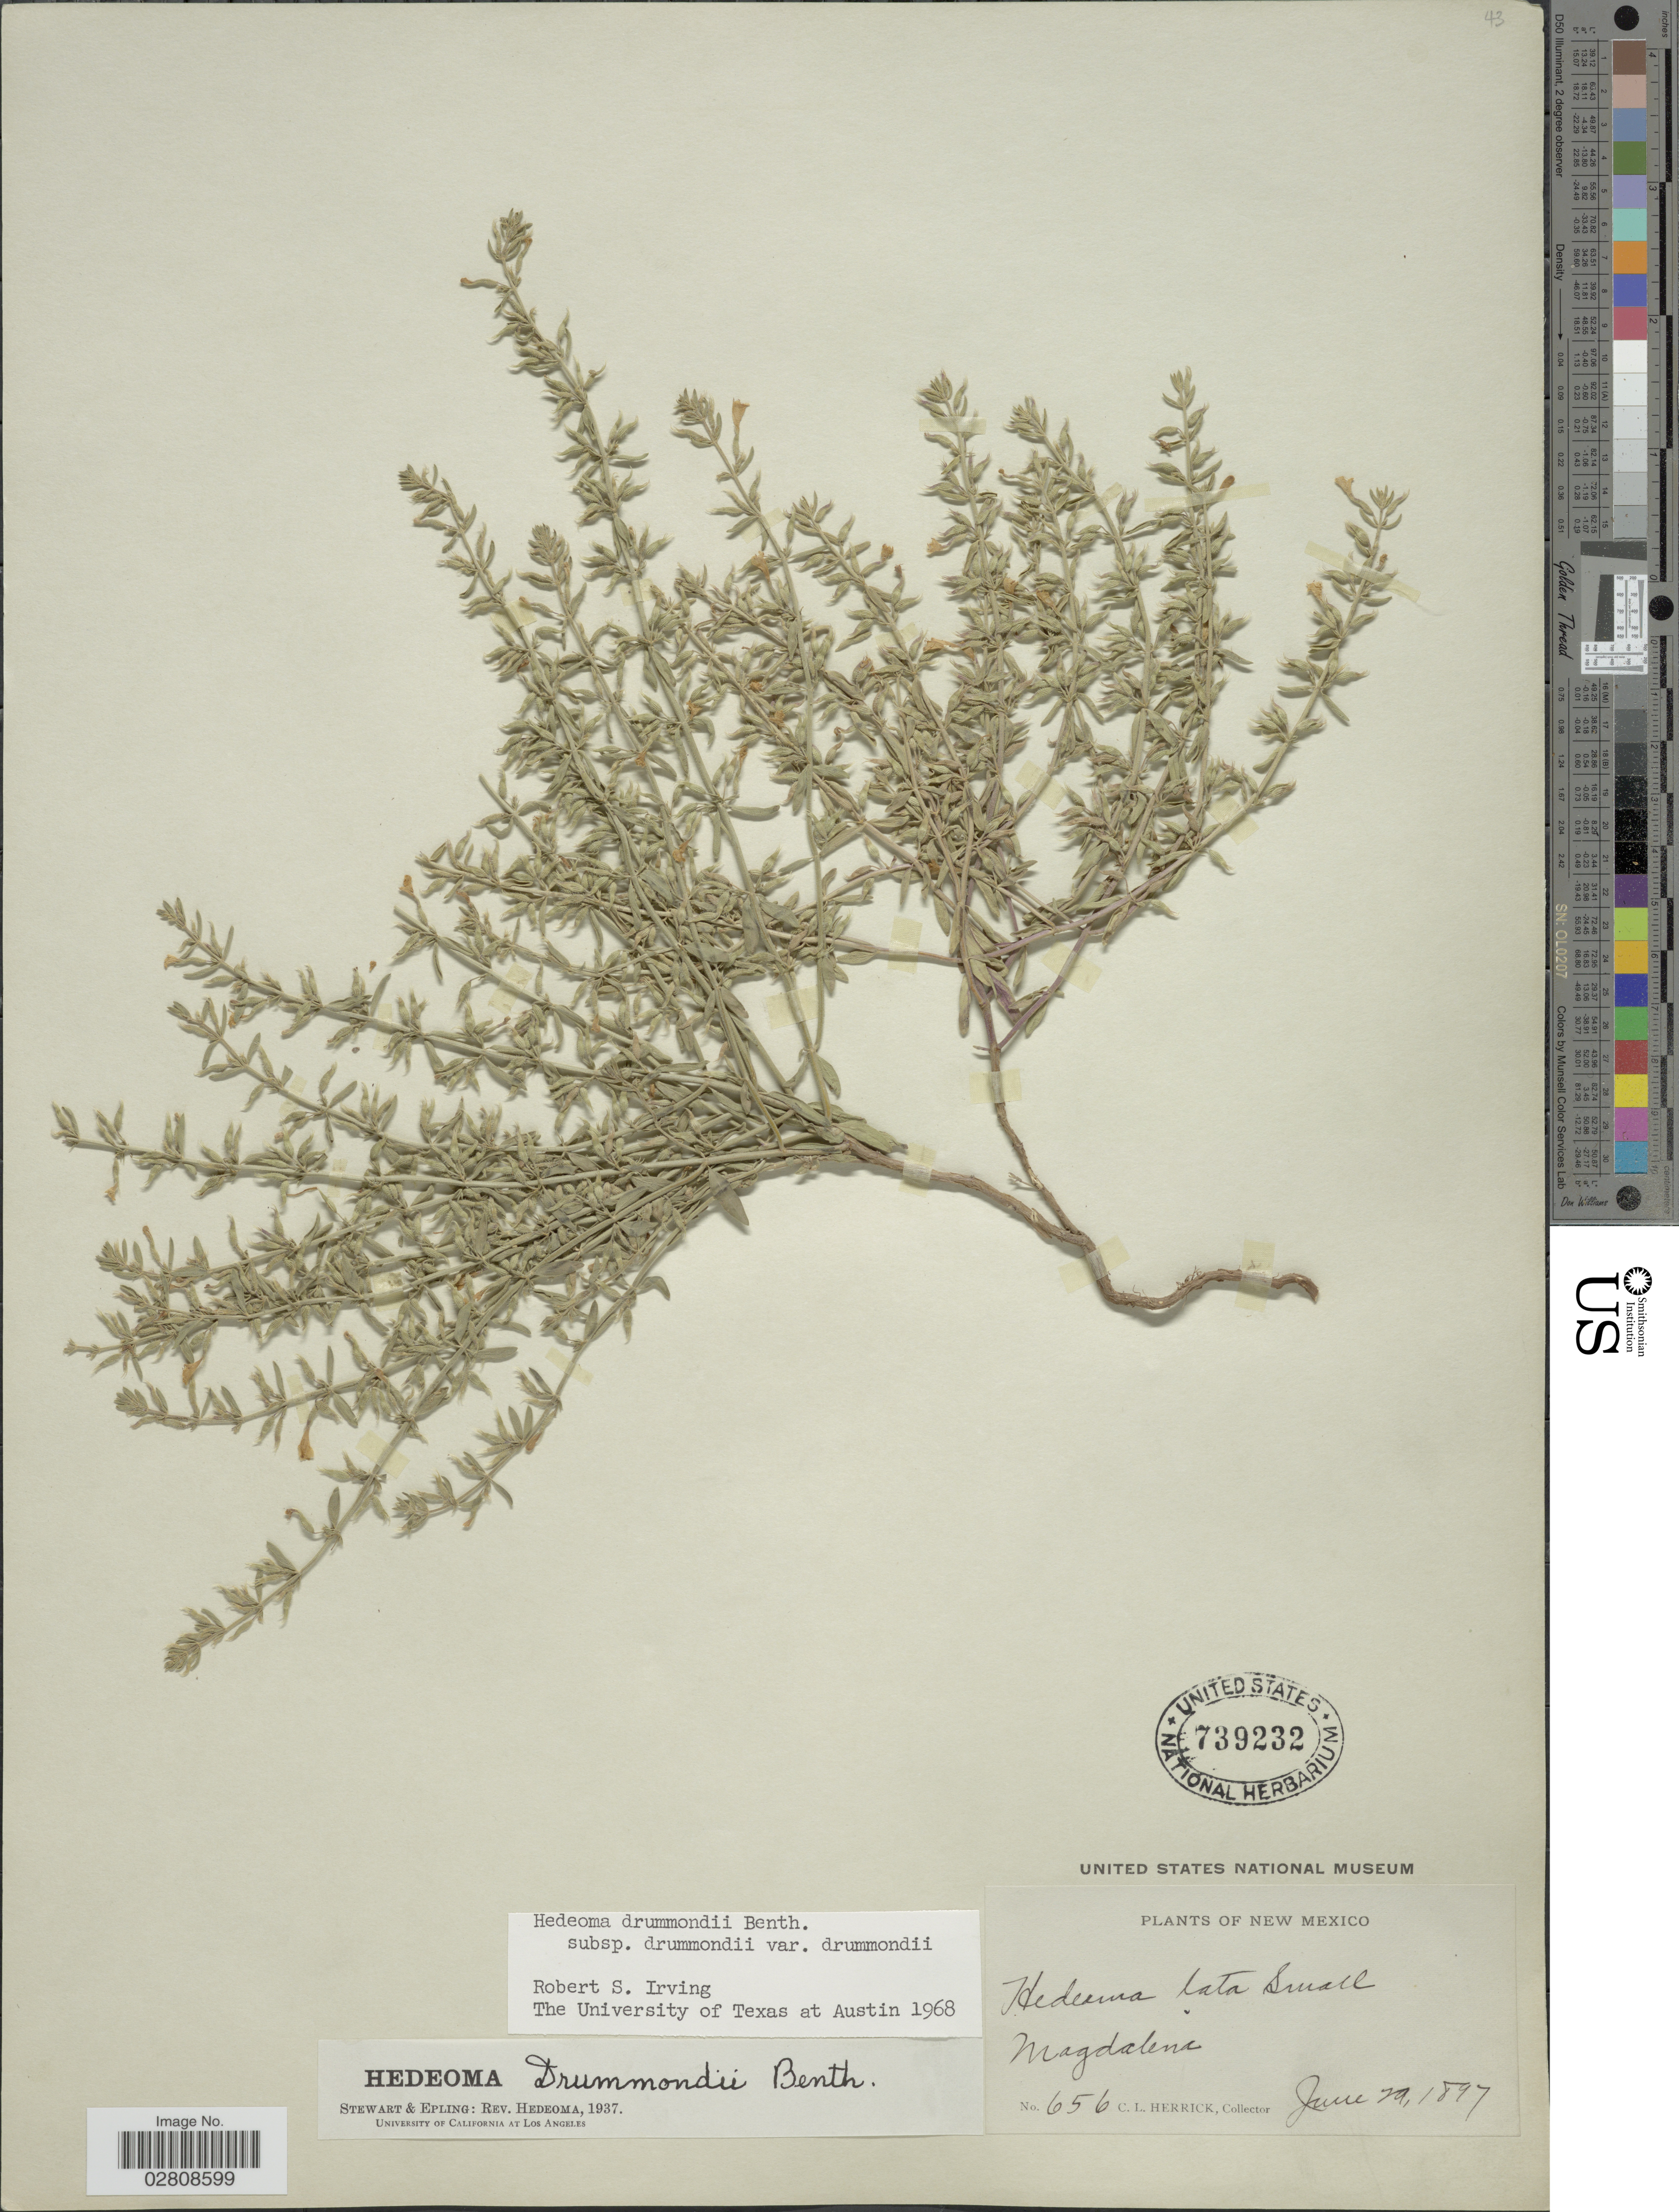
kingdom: Plantae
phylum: Tracheophyta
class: Magnoliopsida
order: Lamiales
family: Lamiaceae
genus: Hedeoma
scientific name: Hedeoma drummondii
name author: Benth.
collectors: C. Herrick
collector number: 656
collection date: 1897-06-29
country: United States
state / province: New Mexico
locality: Magdalena.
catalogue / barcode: US 739232